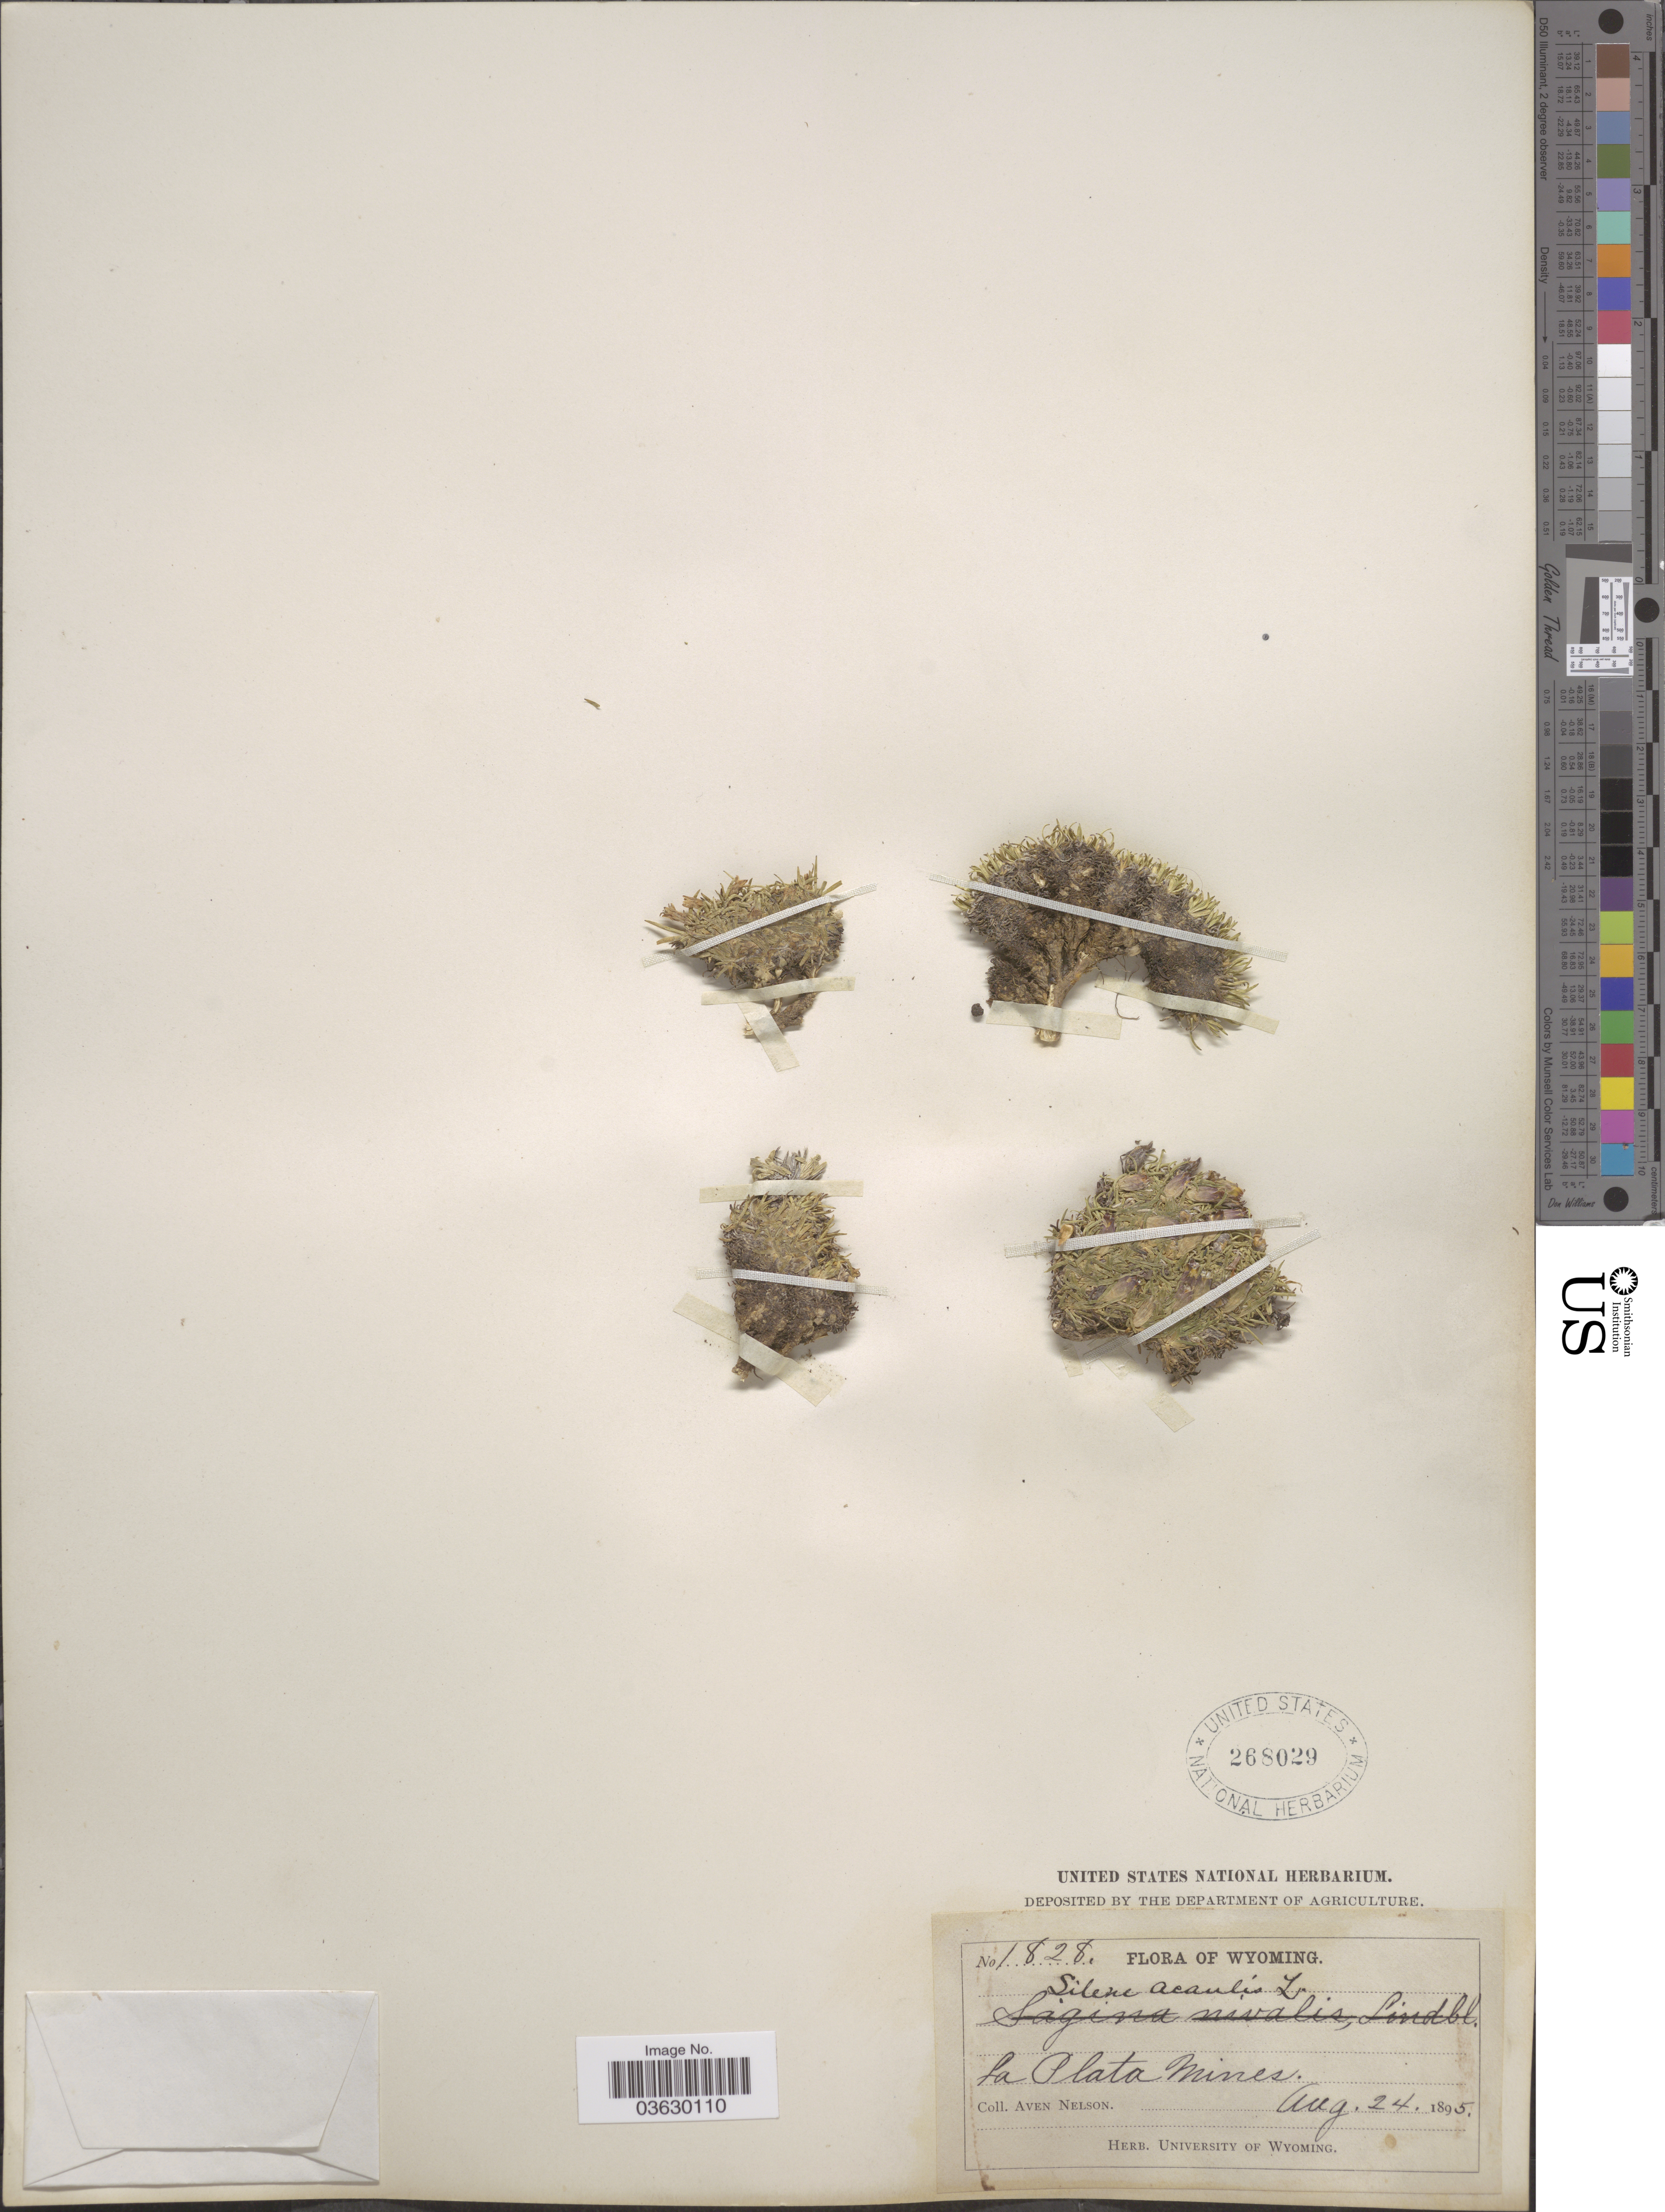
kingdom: Plantae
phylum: Tracheophyta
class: Magnoliopsida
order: Caryophyllales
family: Caryophyllaceae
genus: Silene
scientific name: Silene acaulis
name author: (L.) Jacq.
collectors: A. Nelson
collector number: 1828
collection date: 1895-08-24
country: United States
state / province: Wyoming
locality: La Plata Mines.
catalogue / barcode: US 268029